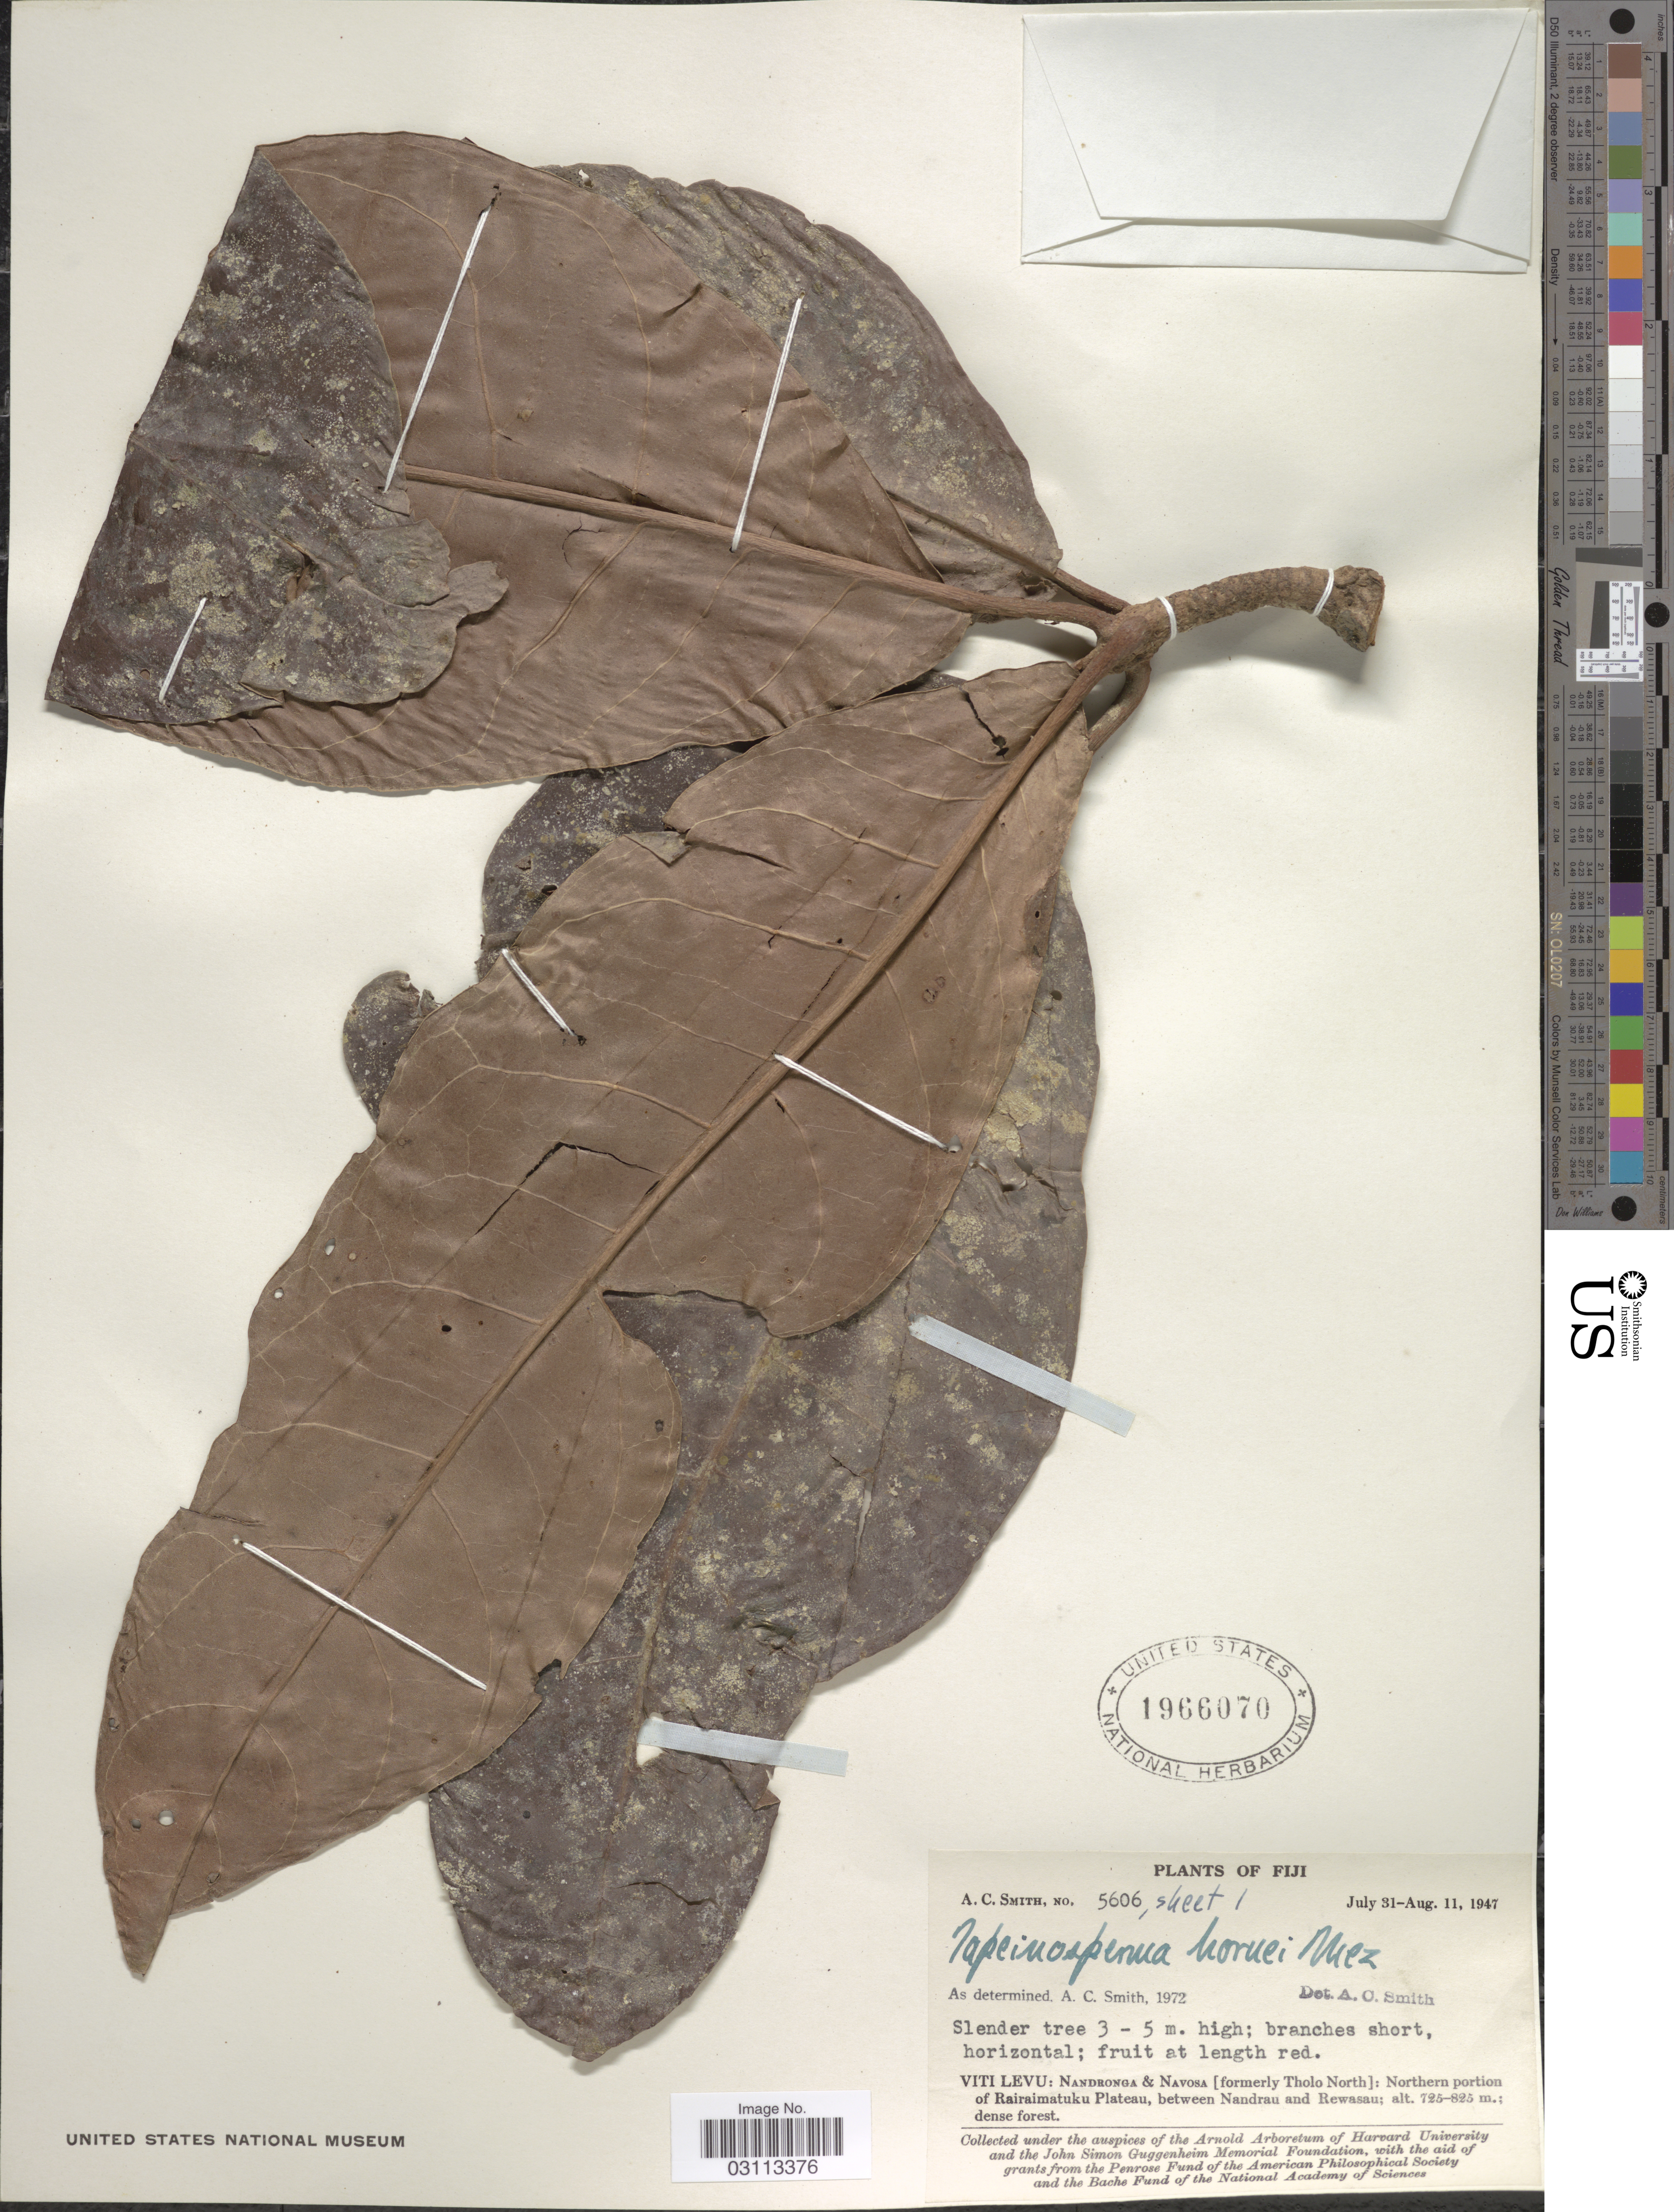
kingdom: Plantae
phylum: Tracheophyta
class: Magnoliopsida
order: Ericales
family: Primulaceae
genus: Tapeinosperma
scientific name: Tapeinosperma hornei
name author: Mez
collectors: A. C. Smith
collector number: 5606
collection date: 1947-07-31/1947-08-11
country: Fiji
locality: Viti Levu: Nandronga & Navosa [formerly Tholo North]: Northern portion of Rairaimatuku Plateau, between Nandrau and Rewasau.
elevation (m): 725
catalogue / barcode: US 1966070